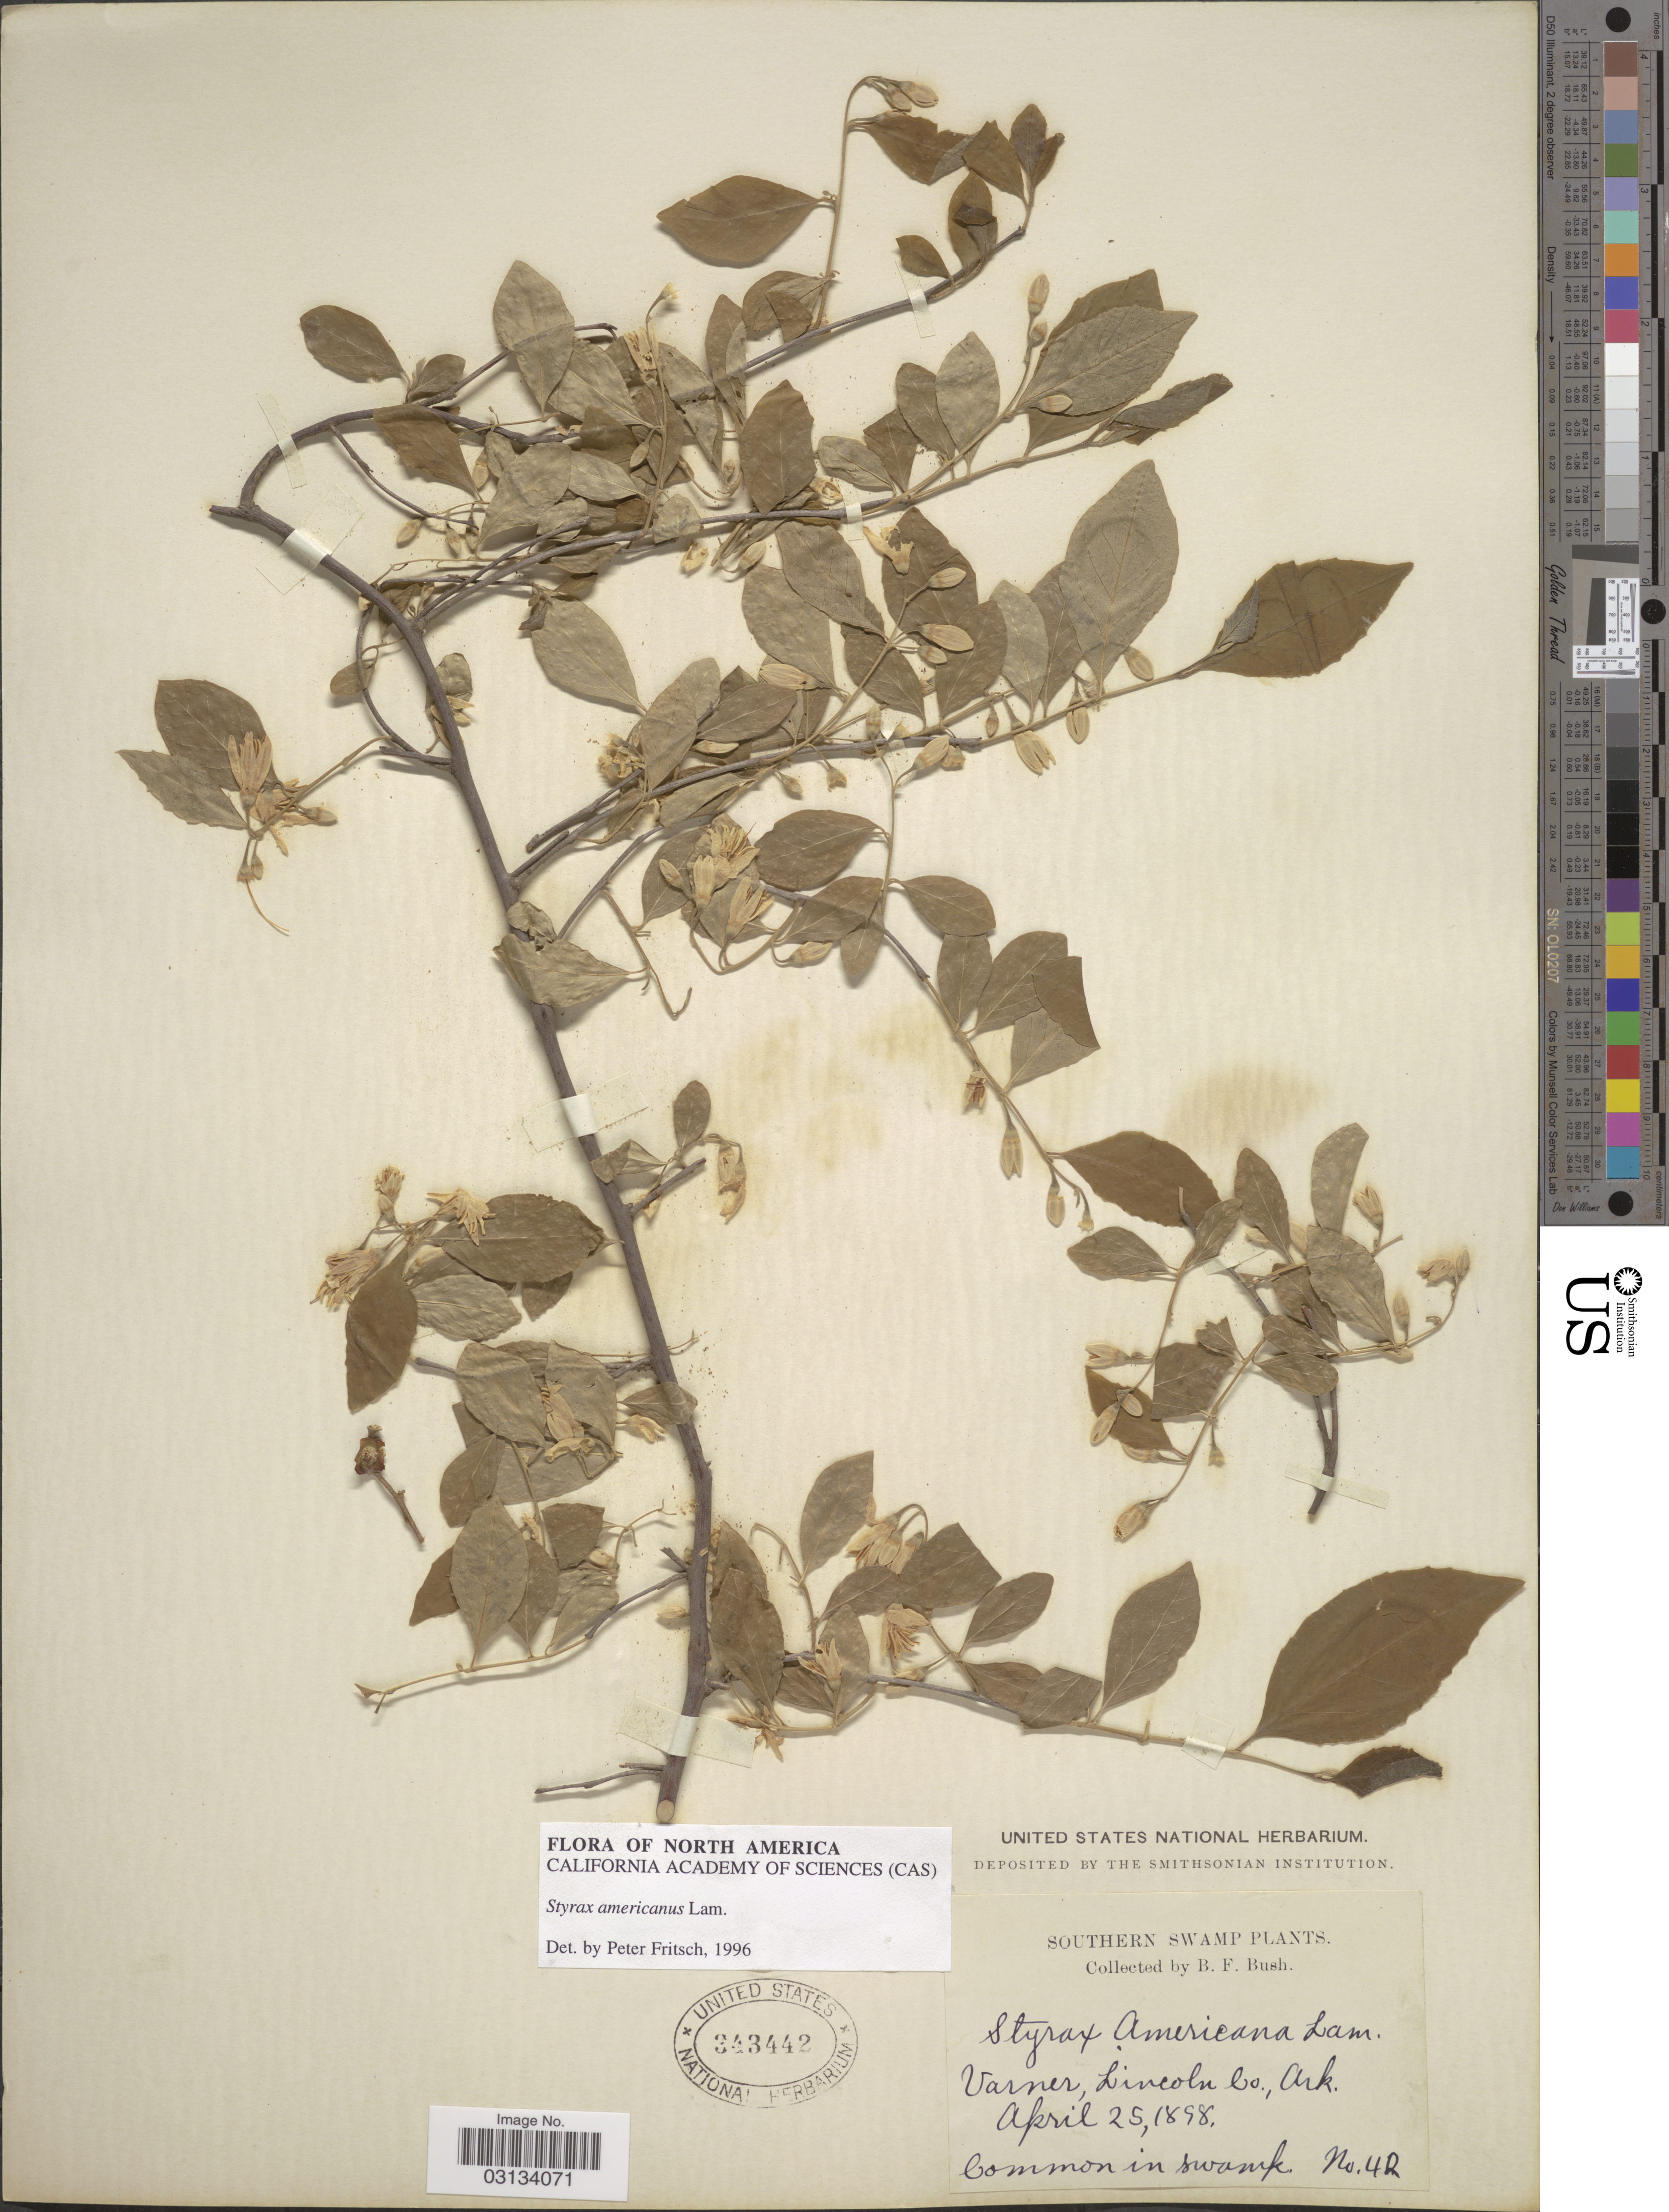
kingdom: Plantae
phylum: Tracheophyta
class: Magnoliopsida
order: Ericales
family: Styracaceae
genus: Styrax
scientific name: Styrax americanus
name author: Lam.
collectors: B. F. Bush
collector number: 42*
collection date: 1898-04-25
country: United States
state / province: Arkansas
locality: Southern Swamp. Varner, Lincoln Co., Ark.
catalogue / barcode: US 343442